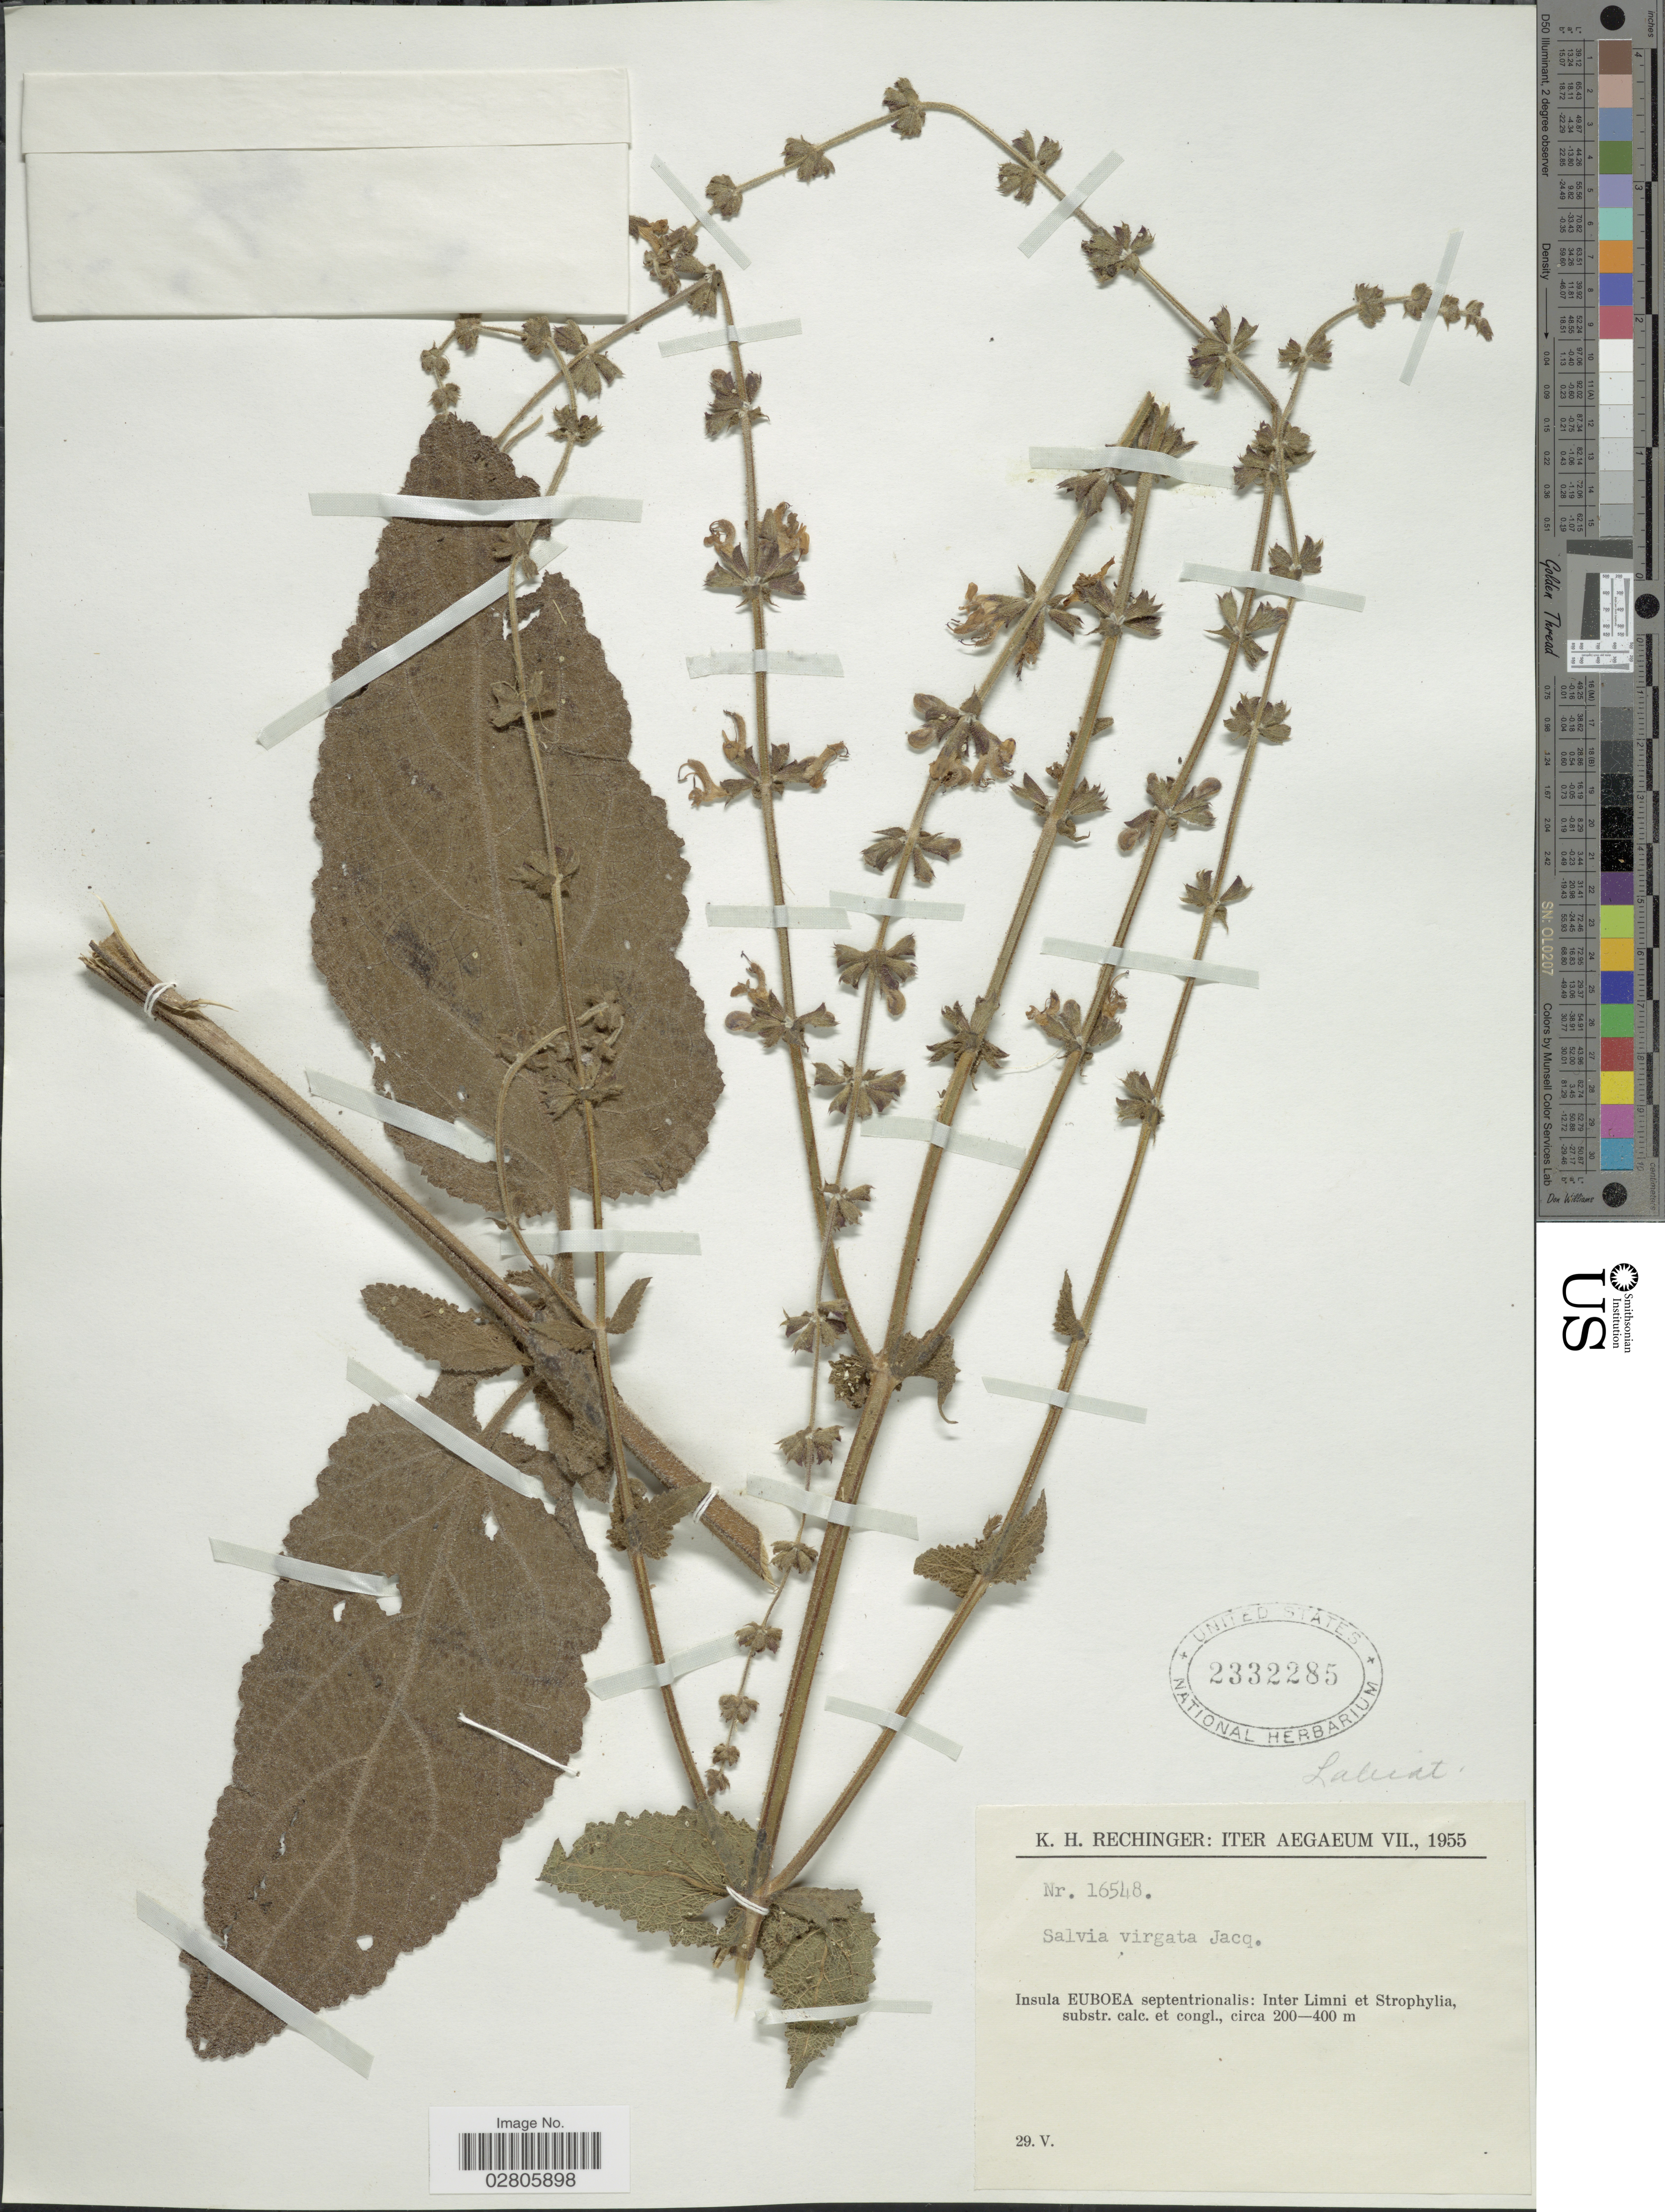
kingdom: Plantae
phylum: Tracheophyta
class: Magnoliopsida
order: Lamiales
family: Lamiaceae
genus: Salvia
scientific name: Salvia virgata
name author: Jacq.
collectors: K. H. Rechinger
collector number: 16548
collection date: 1955-05-29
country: Greece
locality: Iter Aegaeum. Insula Euboea septentrionalis: Inter Limni et Strophylia, substr. calc. et congl.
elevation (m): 200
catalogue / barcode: US 2332285